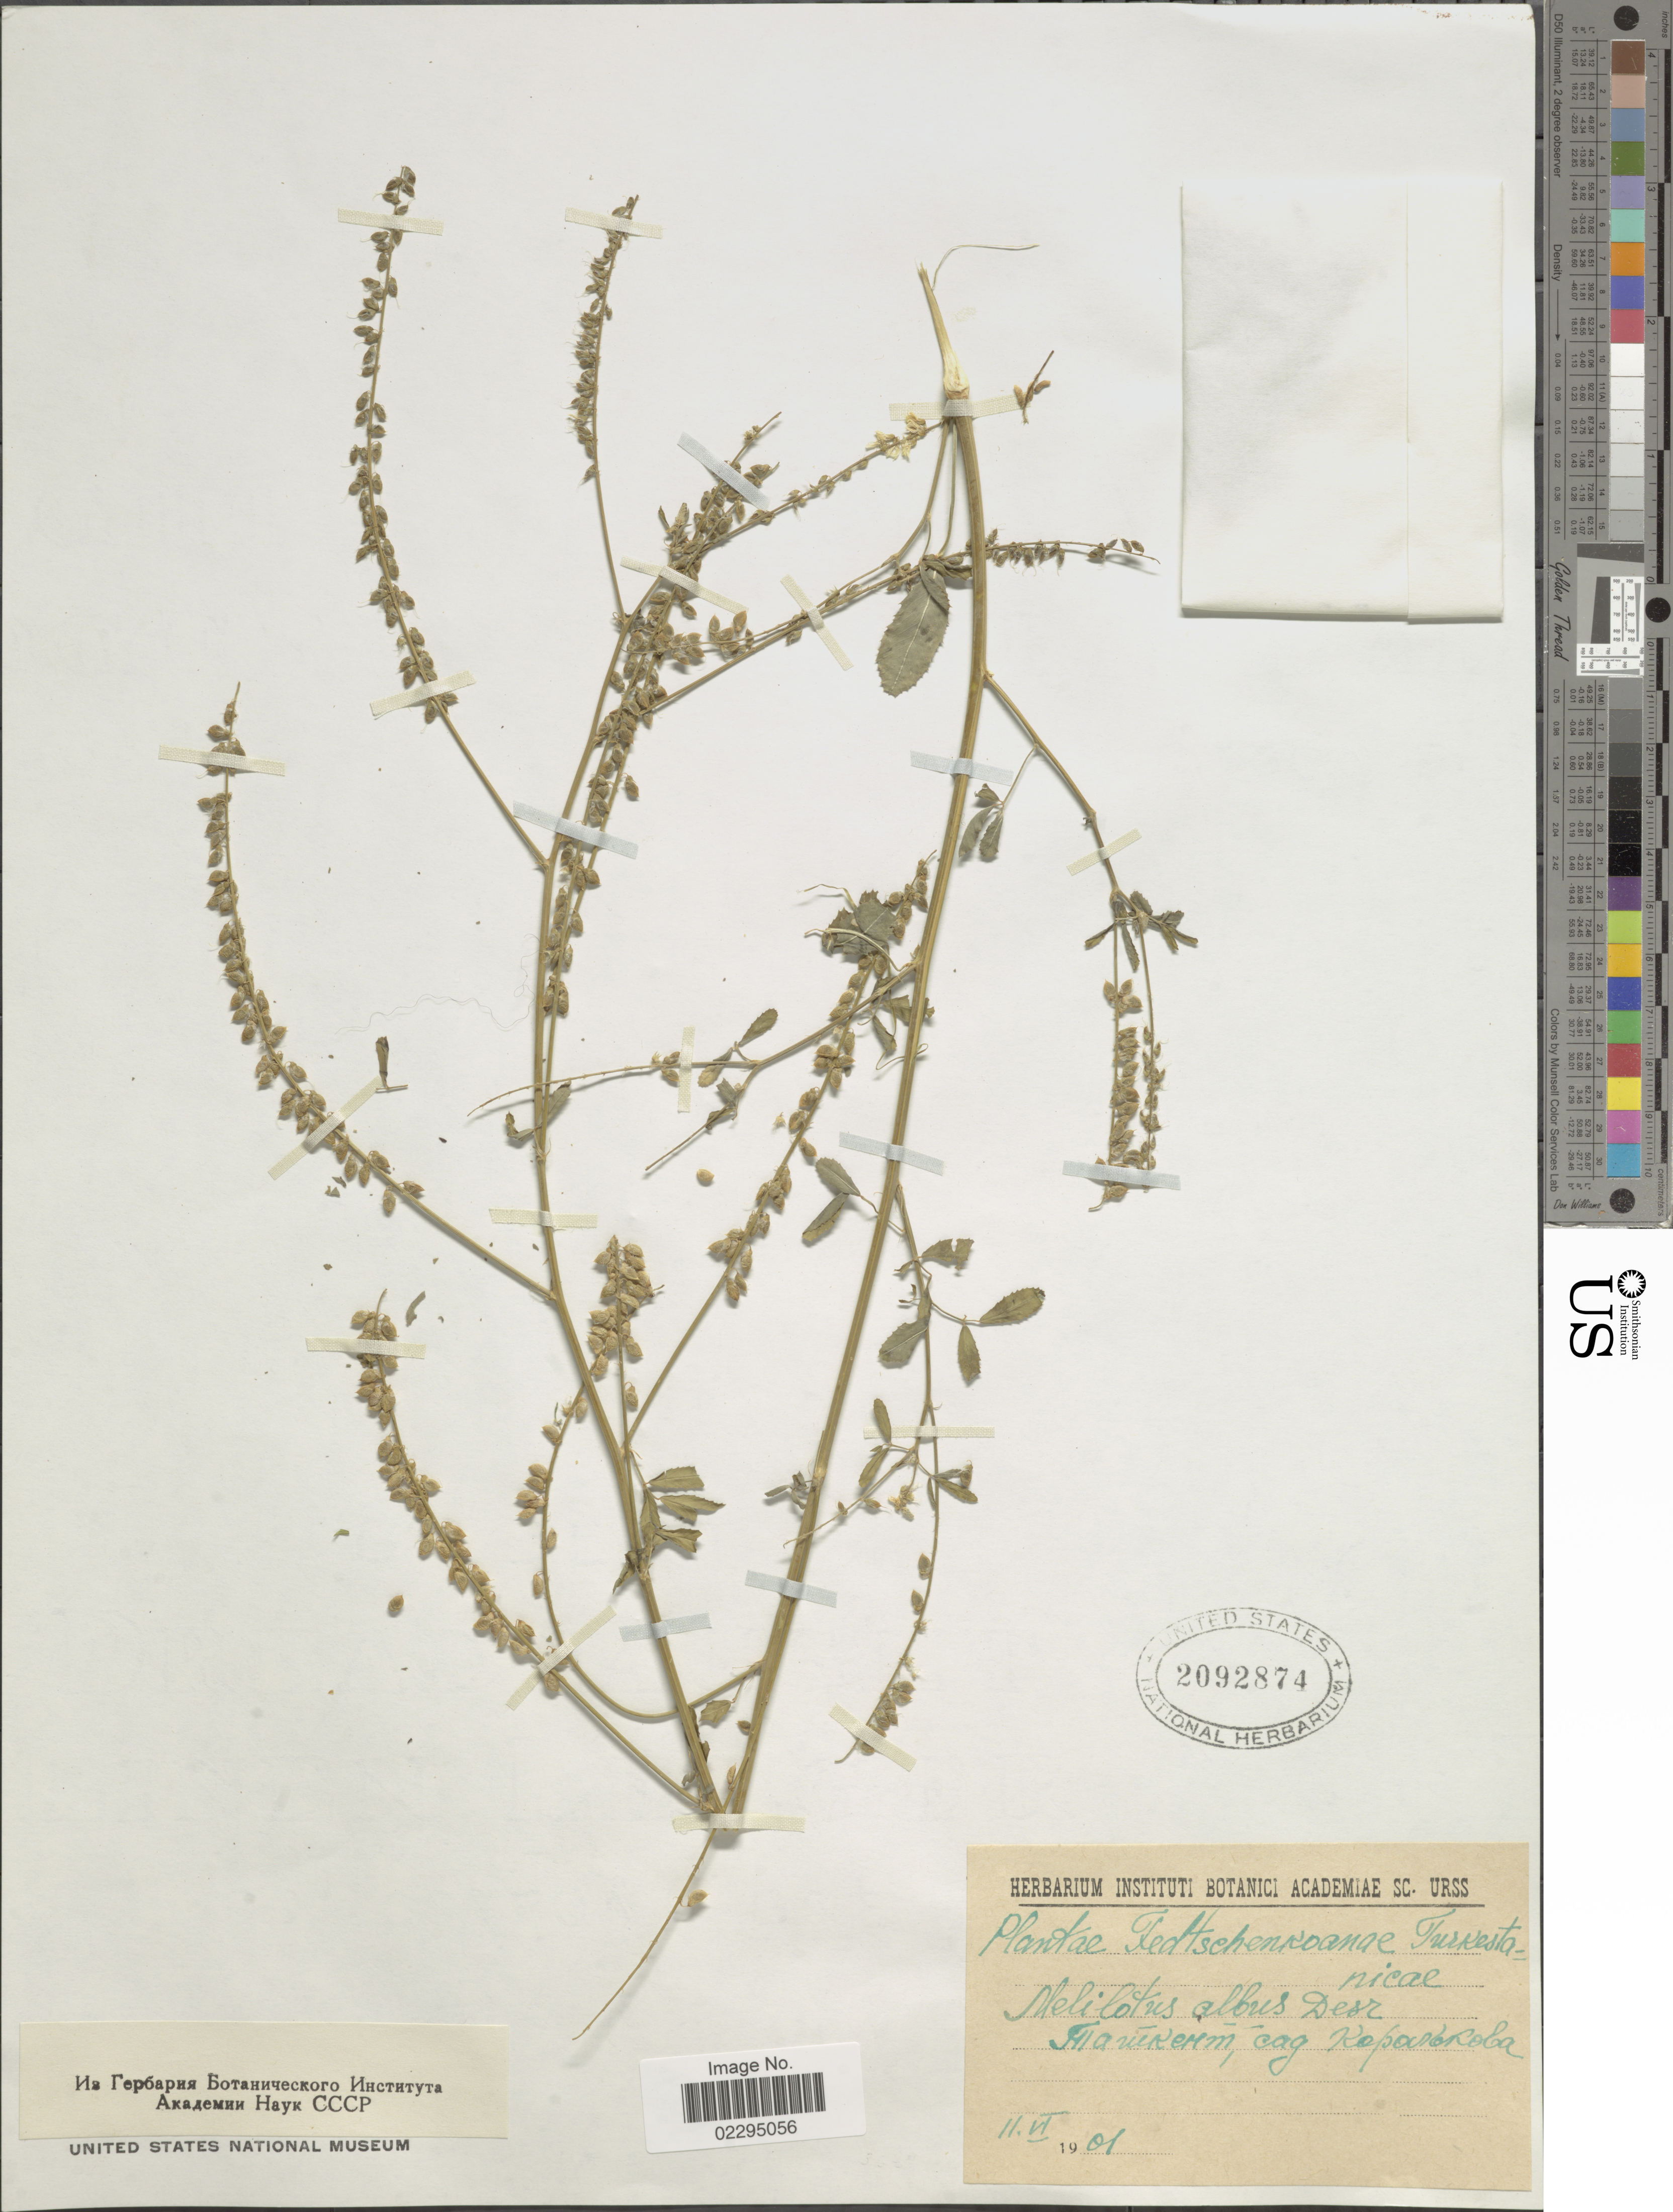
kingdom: Plantae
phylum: Tracheophyta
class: Magnoliopsida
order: Fabales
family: Fabaceae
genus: Melilotus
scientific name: Melilotus albus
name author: Medik.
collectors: ex herb. Instituti Botanici Academiae Sc. URSS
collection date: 1901-06-11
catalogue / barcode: US 2092874